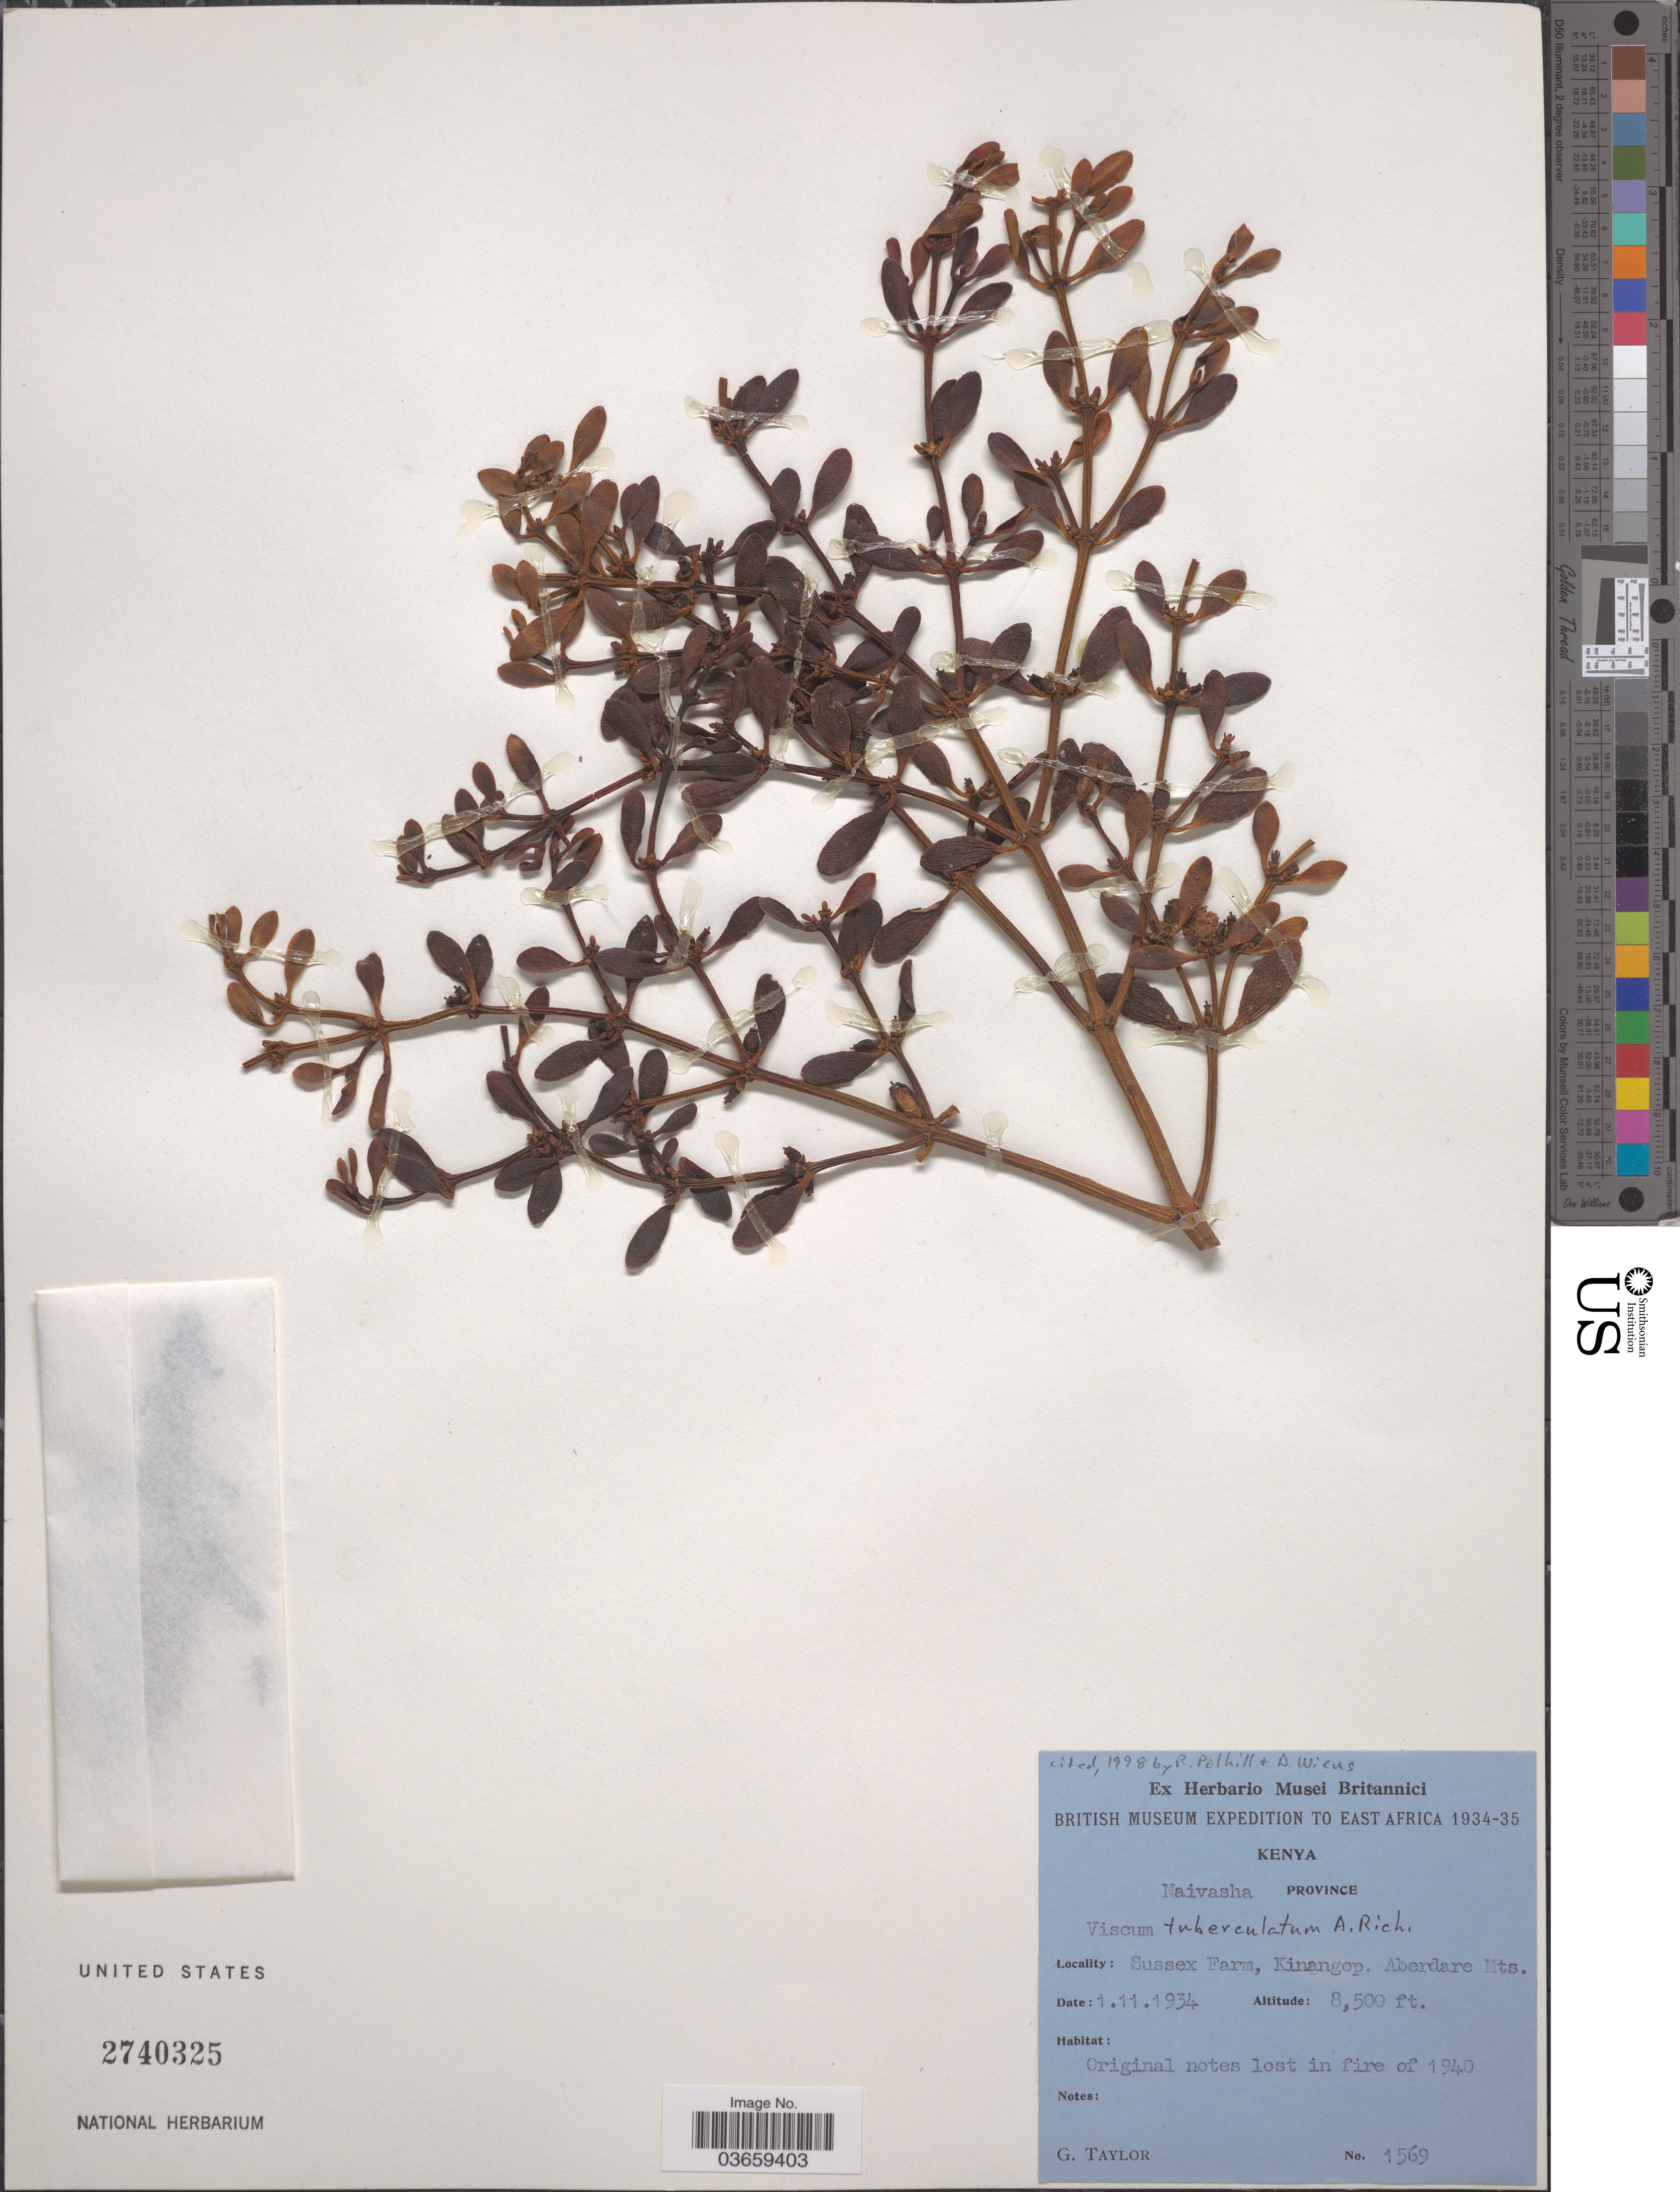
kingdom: Plantae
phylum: Tracheophyta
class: Magnoliopsida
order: Santalales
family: Viscaceae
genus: Viscum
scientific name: Viscum tuberculatum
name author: A. Rich.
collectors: G. Taylor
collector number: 1569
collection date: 1934-11-01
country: Kenya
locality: East Africa. Sussex Farm, Kinangop. Aberdare Mts.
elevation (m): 2591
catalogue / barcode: US 2740325